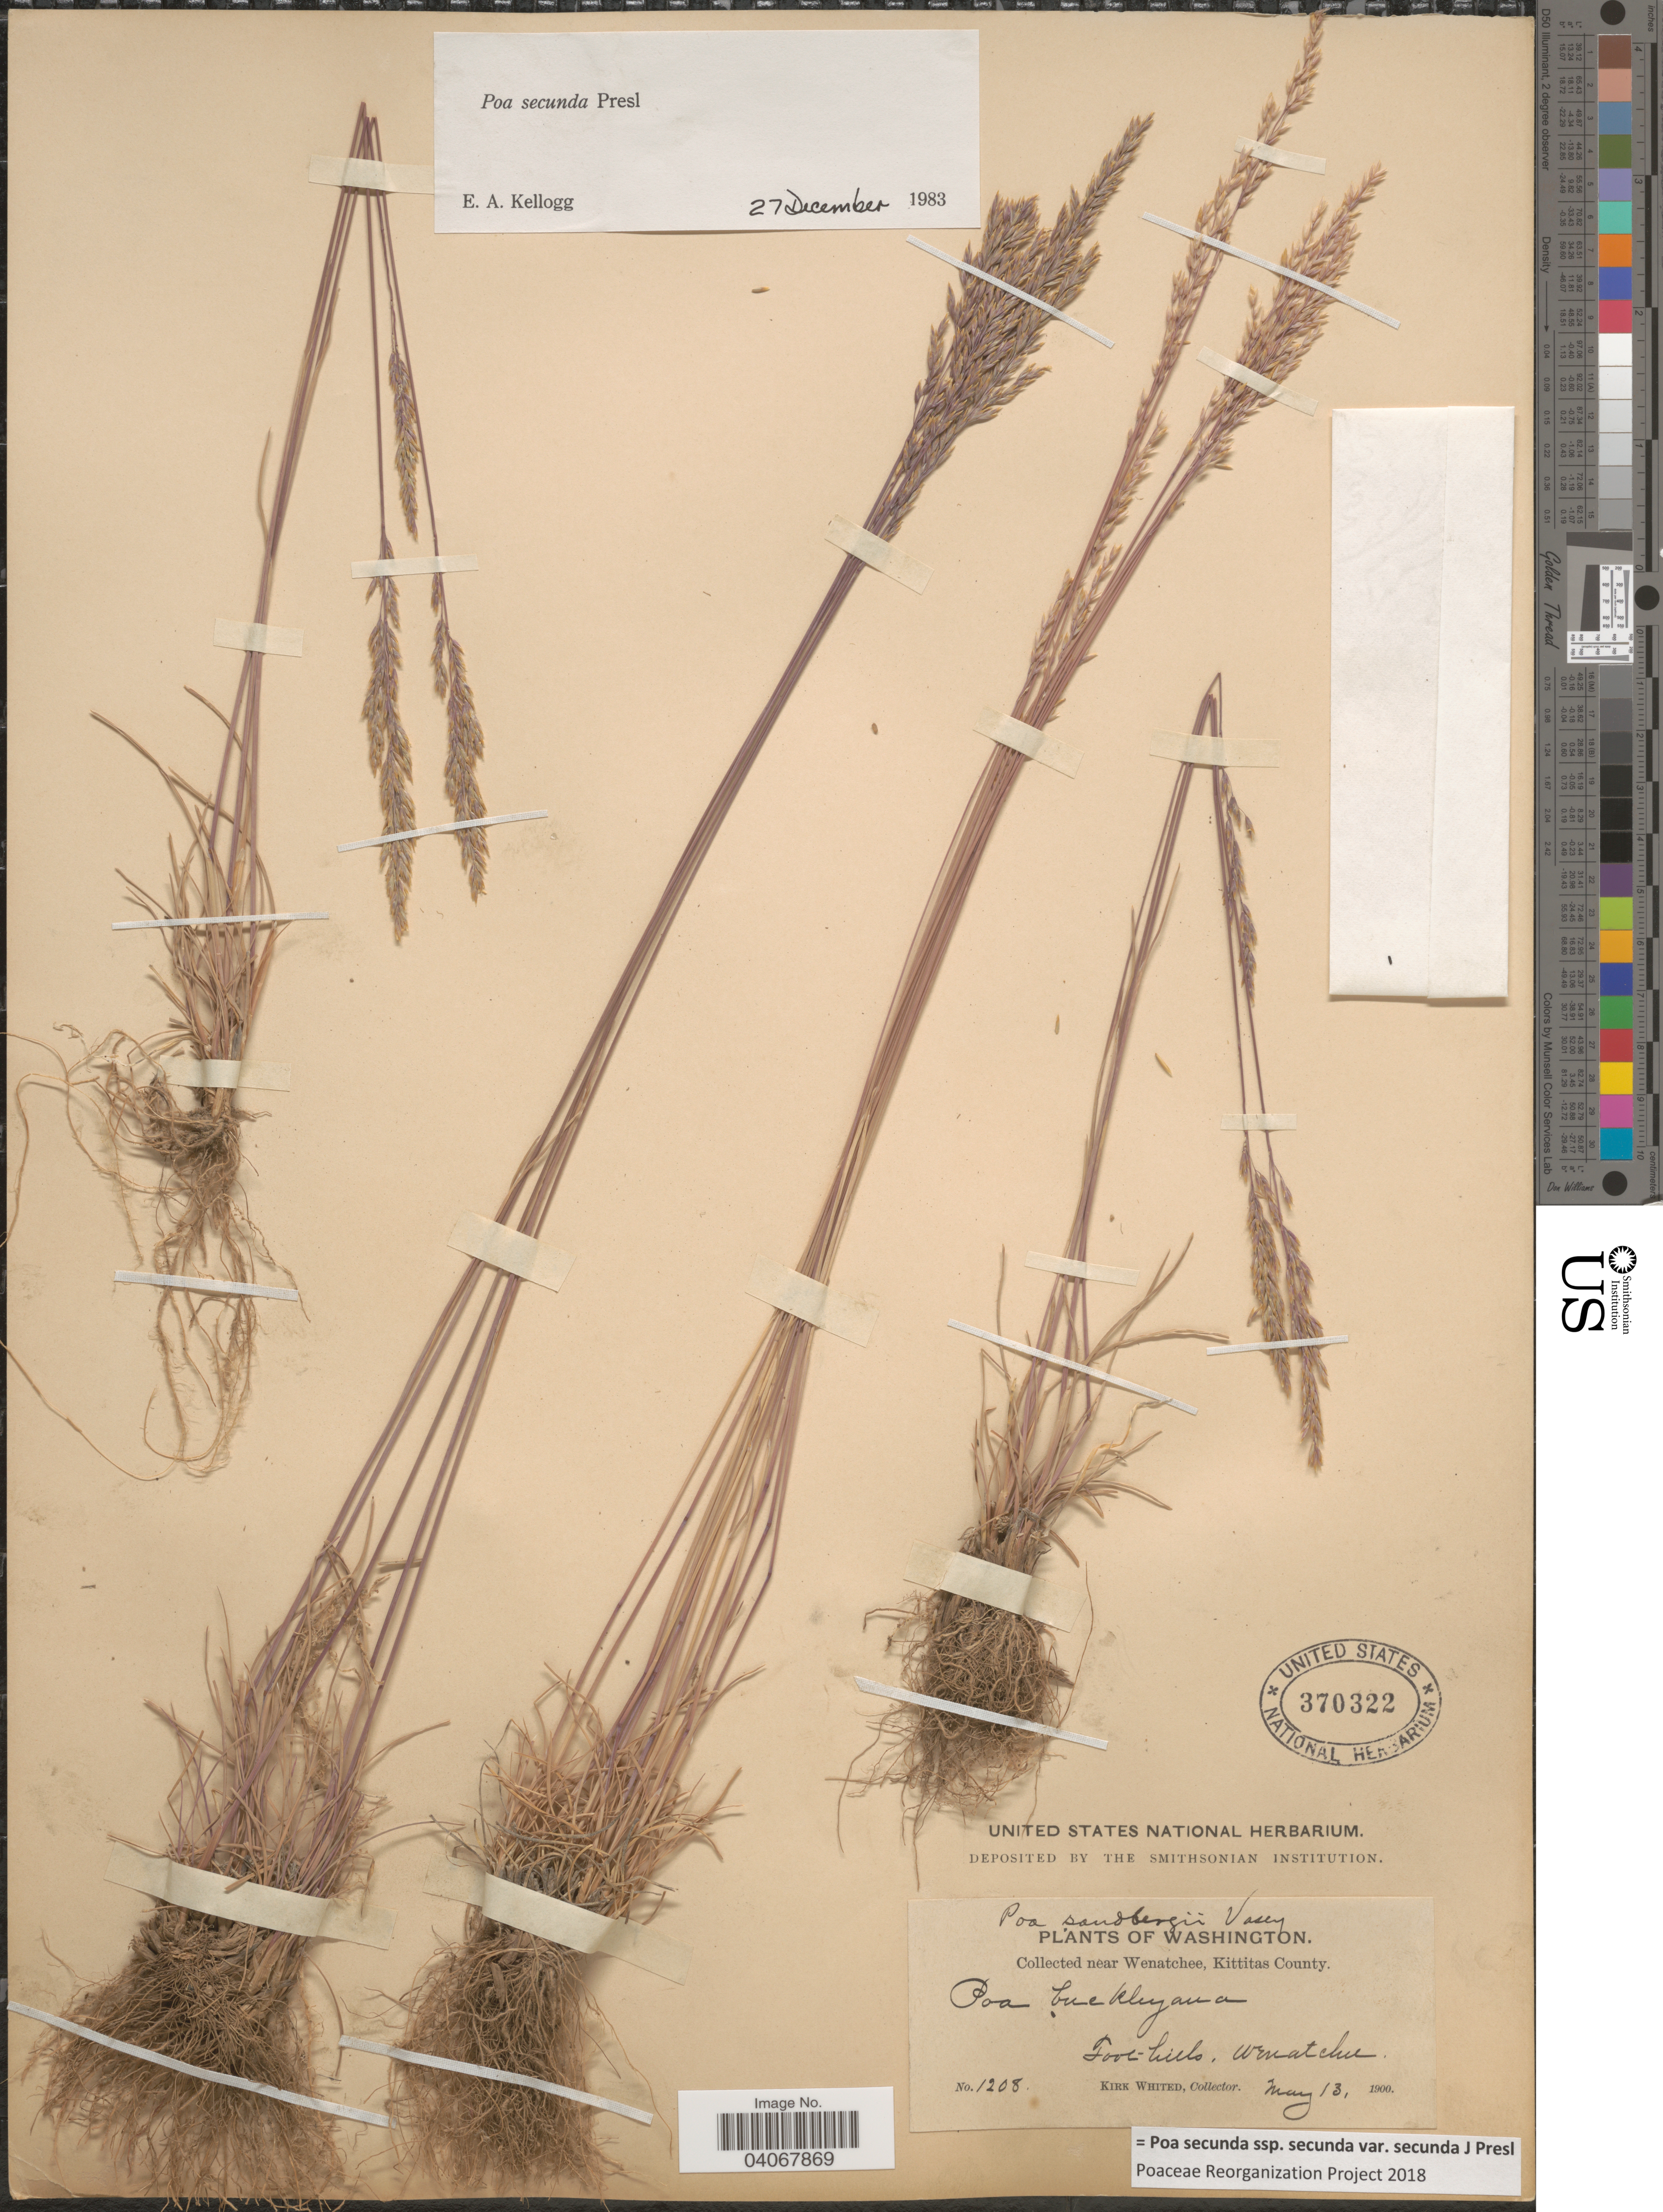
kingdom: Plantae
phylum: Tracheophyta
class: Liliopsida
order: Poales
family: Poaceae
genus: Poa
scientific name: Poa secunda subsp. secunda var. secunda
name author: J. Presl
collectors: K. Whited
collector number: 1208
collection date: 1900-05-13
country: United States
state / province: Washington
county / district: Kittitas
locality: Near Wenatchee, Kittitas County. Foot-hills. Wenatchee.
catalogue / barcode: US 370322